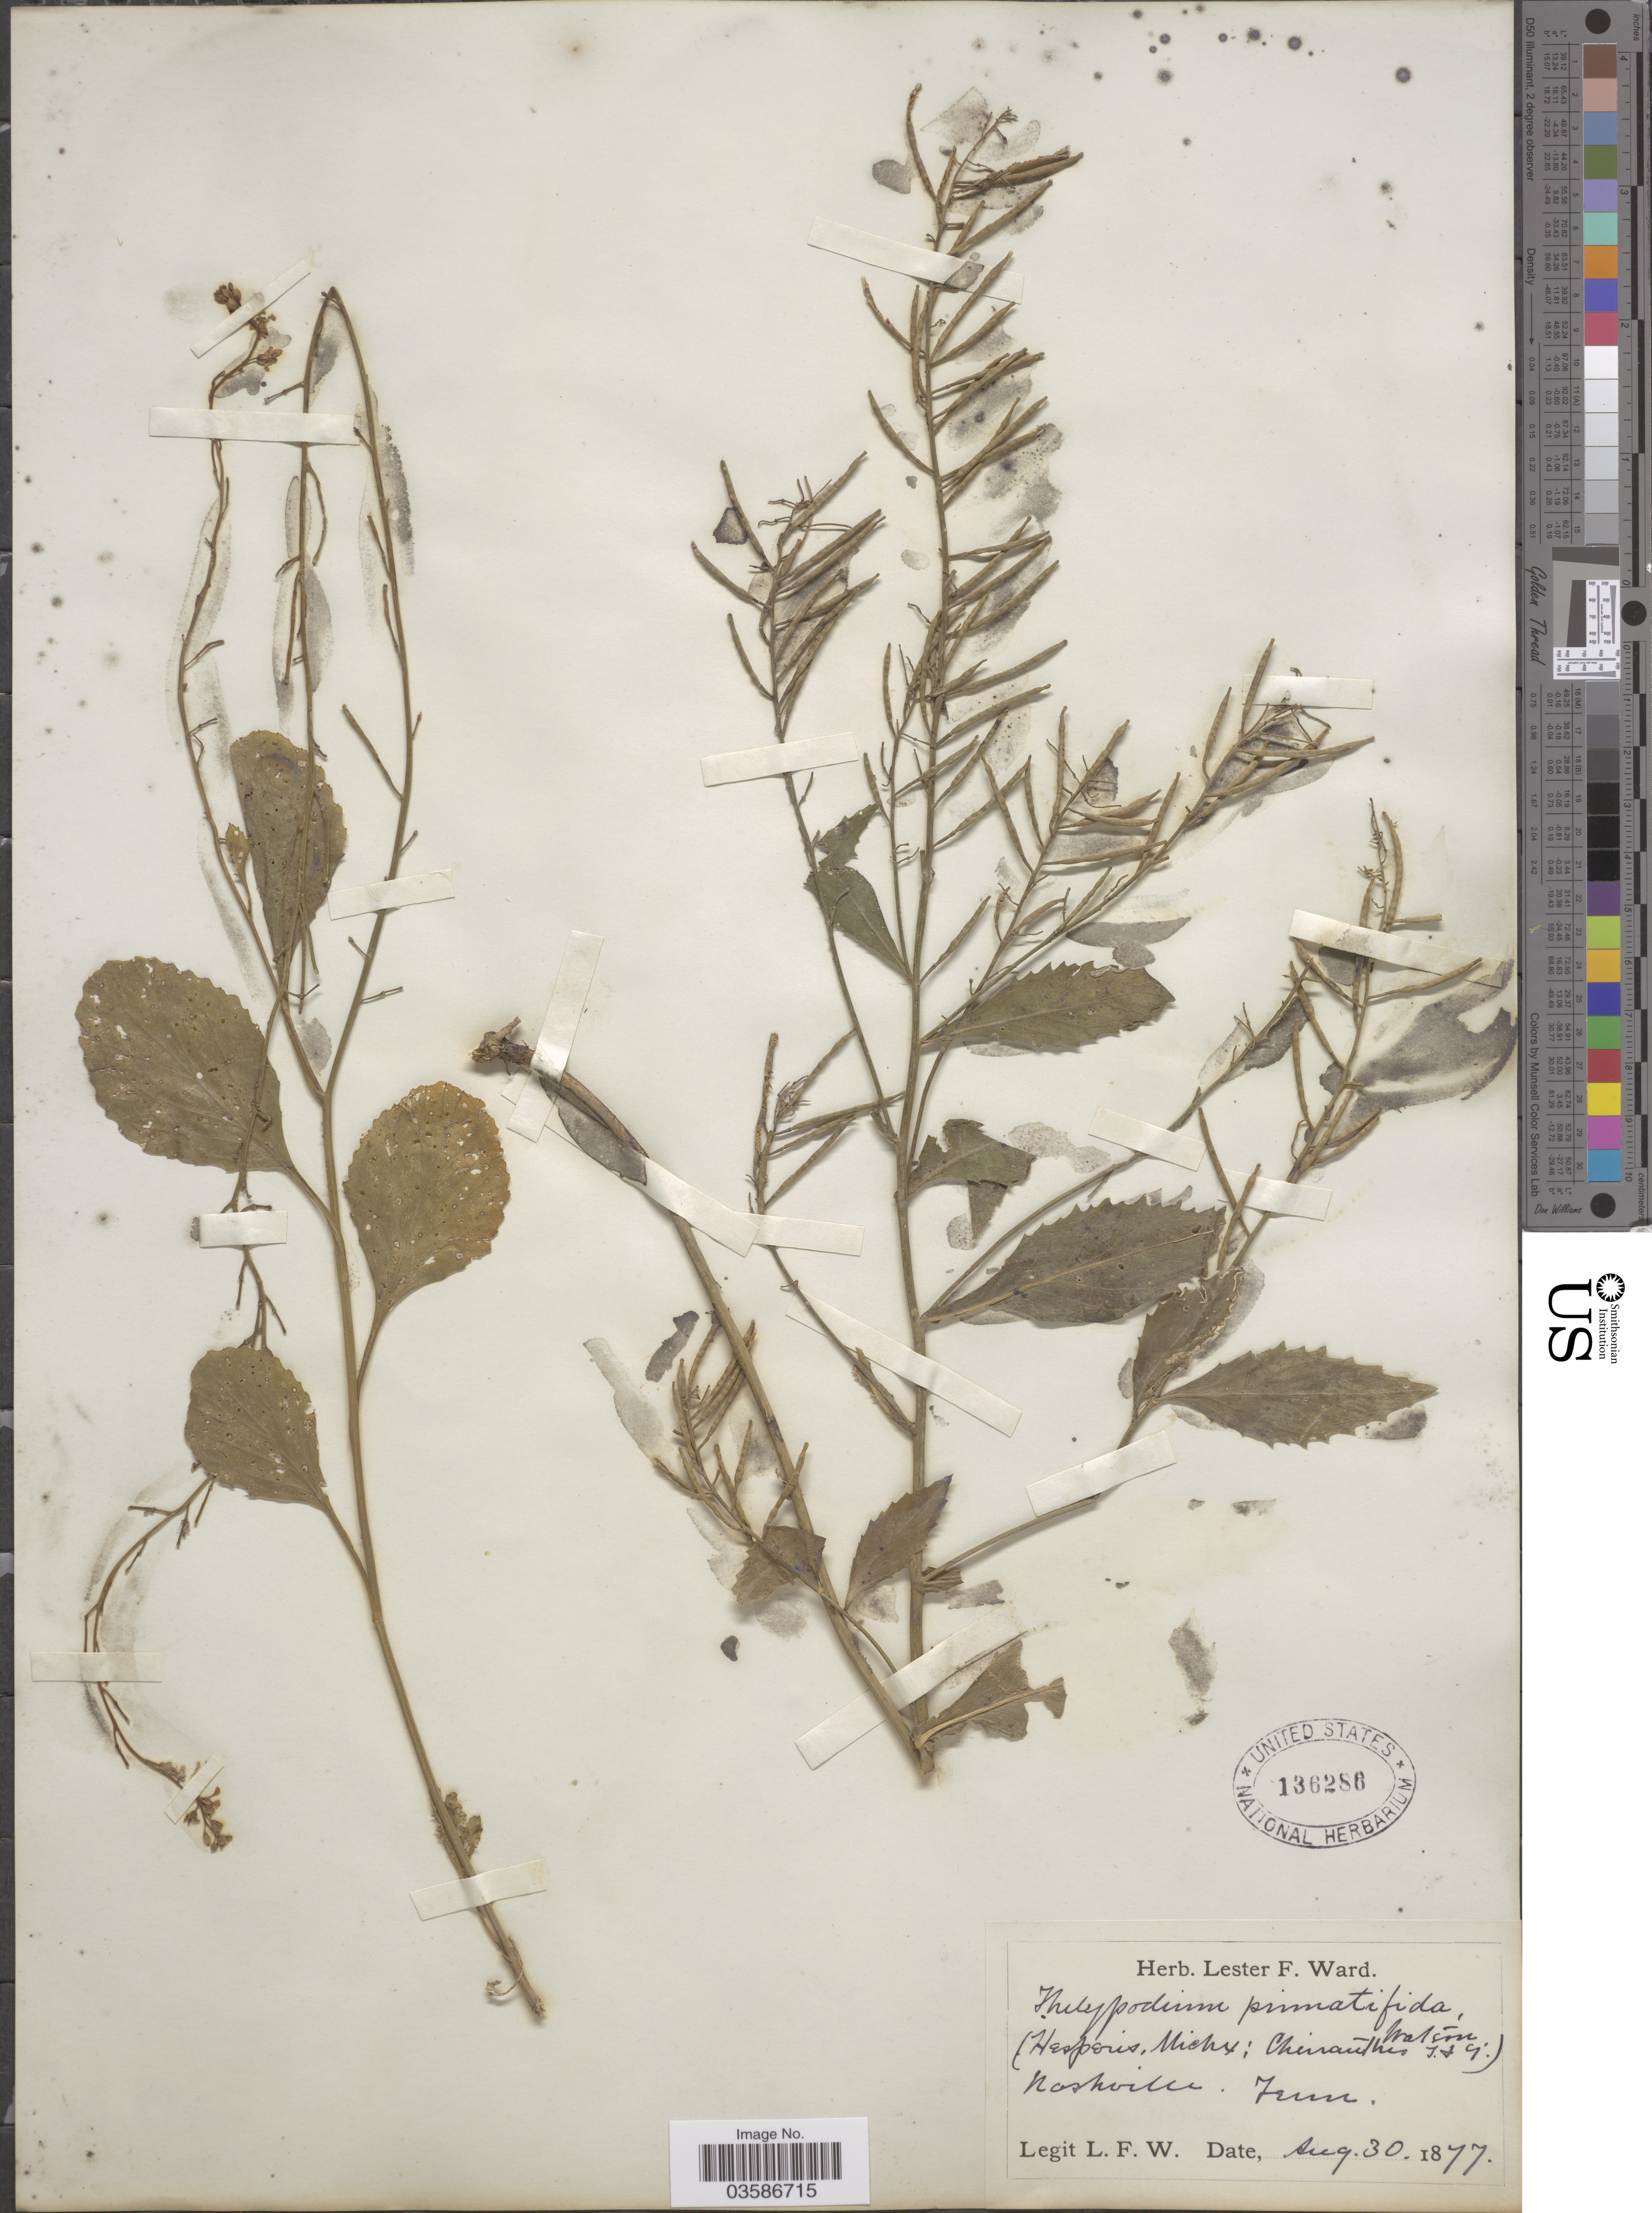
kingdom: Plantae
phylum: Tracheophyta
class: Magnoliopsida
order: Brassicales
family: Brassicaceae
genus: Iodanthus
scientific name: Iodanthus pinnatifidus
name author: (Michx.) Steud.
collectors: L. F. Ward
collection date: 1877-08-30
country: United States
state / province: Tennessee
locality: Nashville.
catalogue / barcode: US 136286